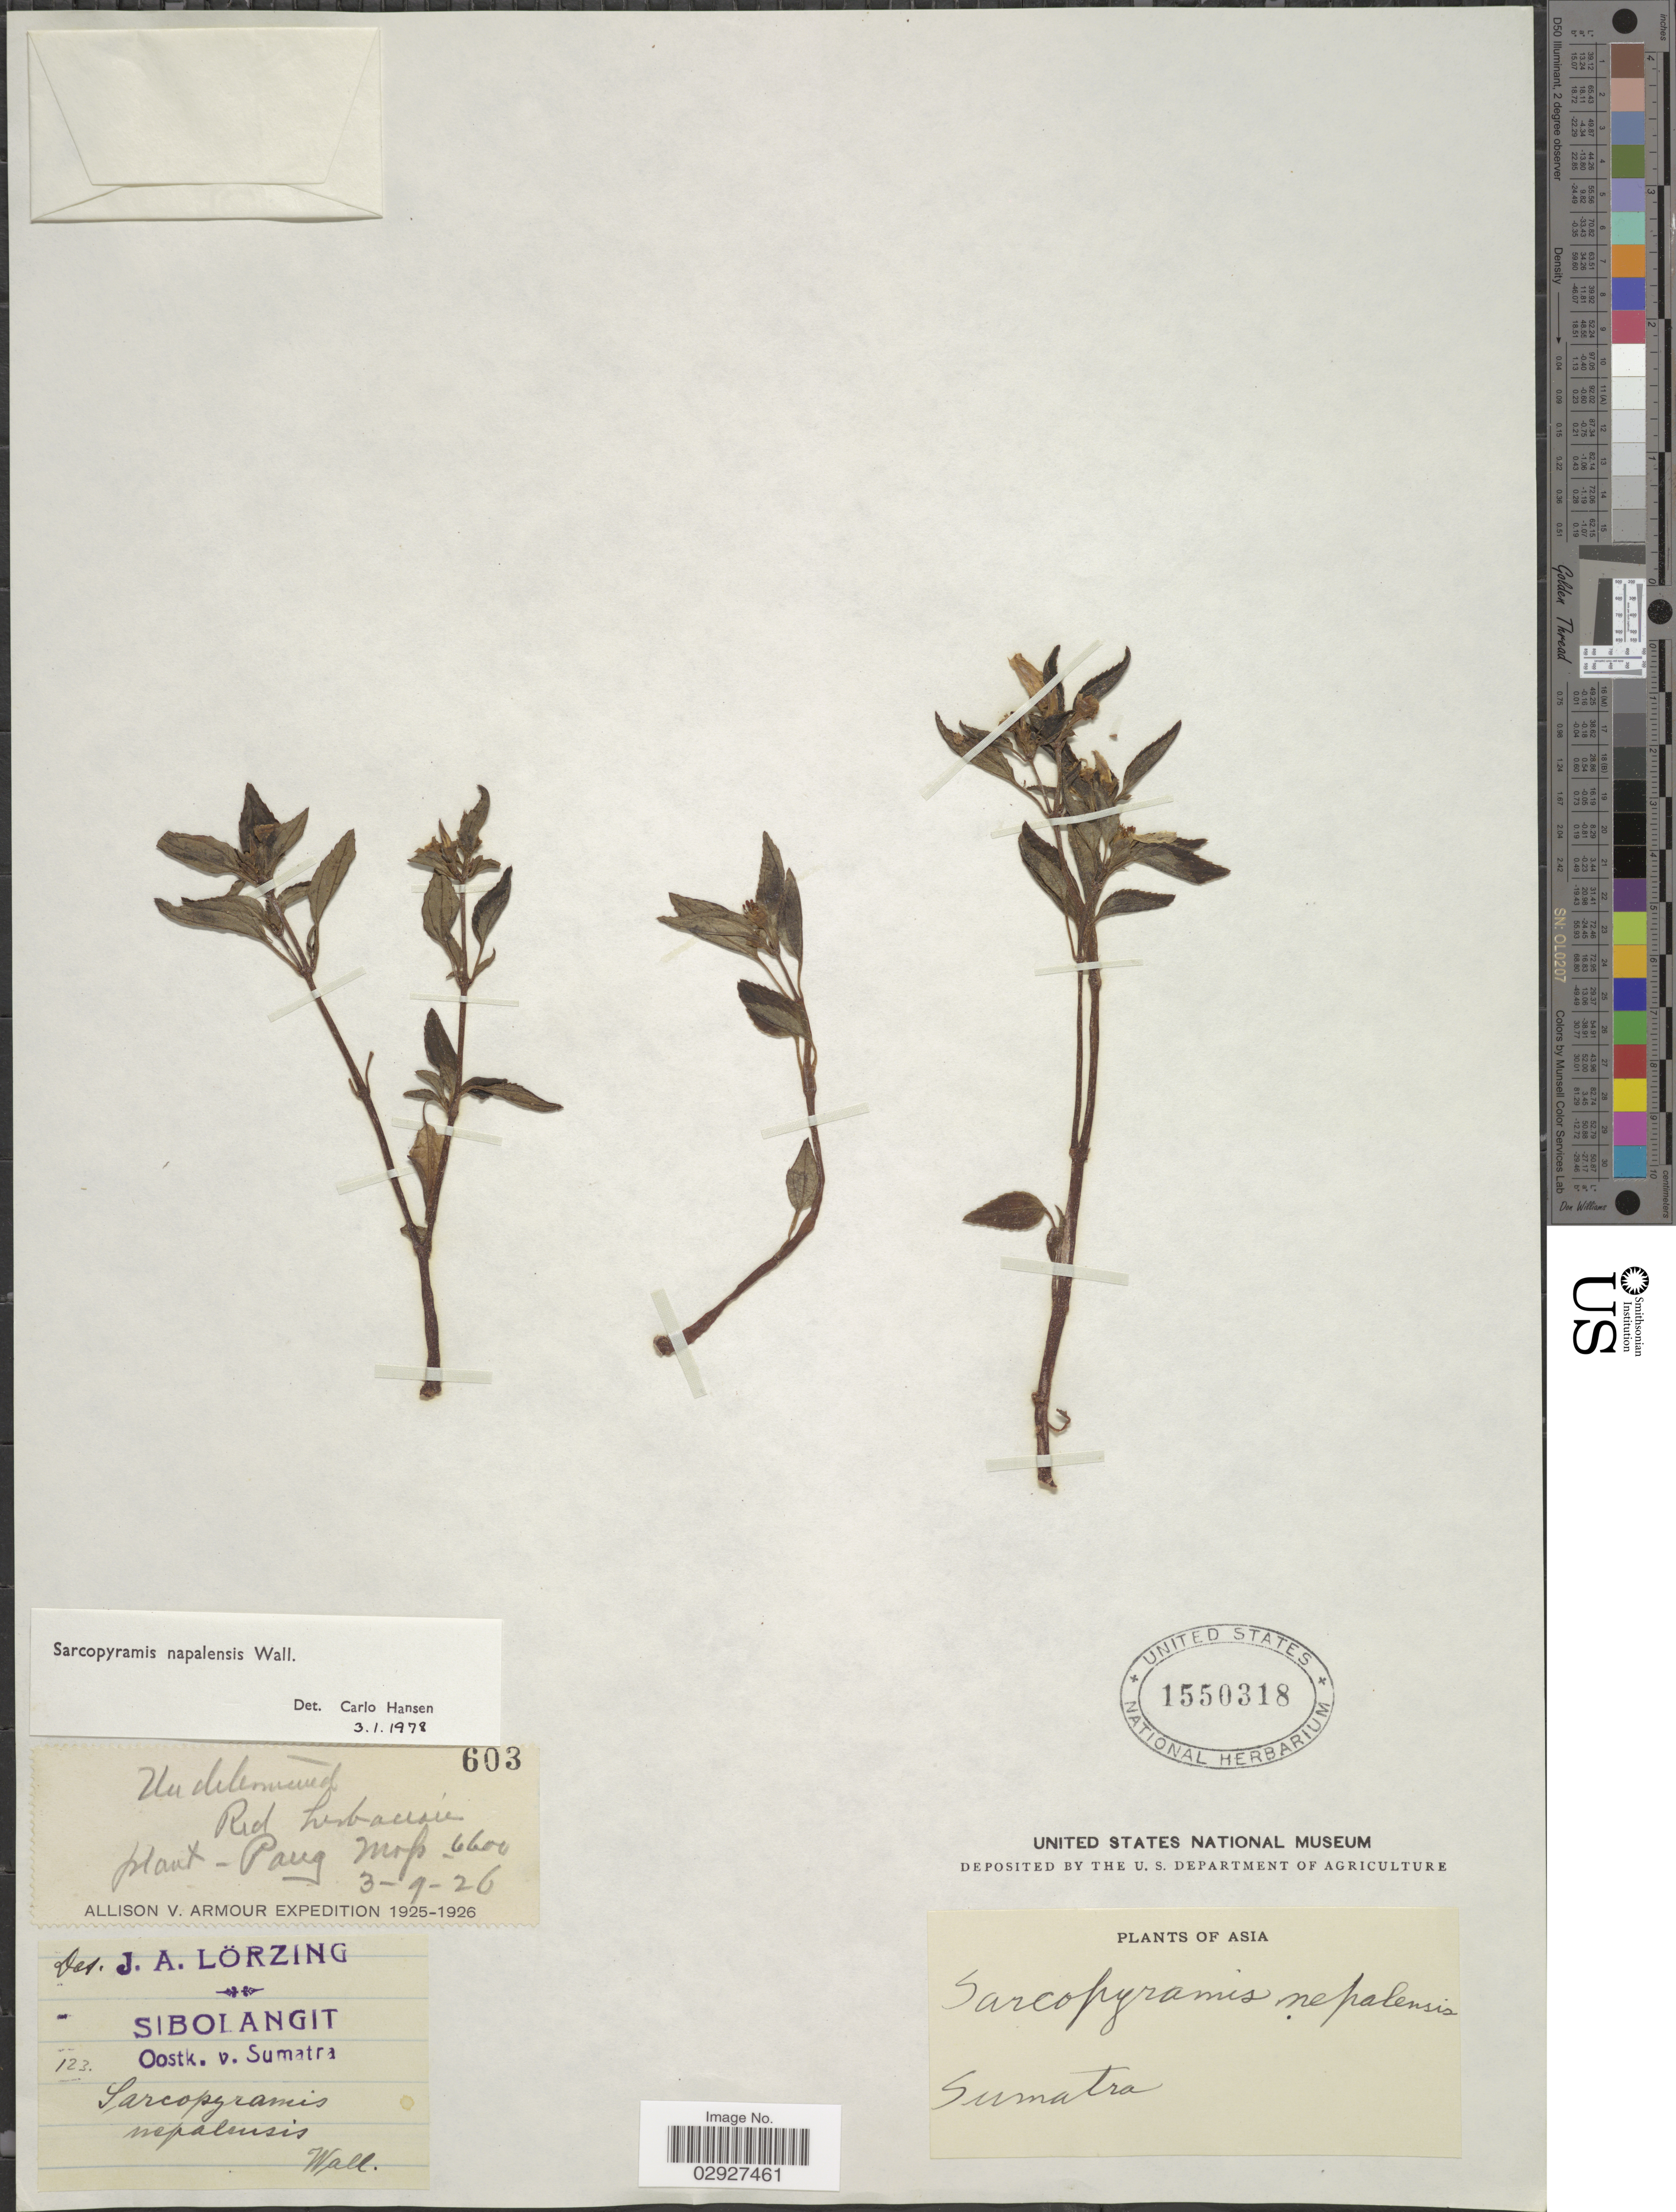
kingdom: Plantae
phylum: Tracheophyta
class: Magnoliopsida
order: Myrtales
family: Melastomataceae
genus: Sarcopyramis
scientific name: Sarcopyramis napalensis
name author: Wall.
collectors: Allison V. Armour Expedition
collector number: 603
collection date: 1926-09-03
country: Indonesia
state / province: Sumatra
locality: Sibolangit, Oostk. v. Sumatra. Plant-Paug [interpreted].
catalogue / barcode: US 1550318